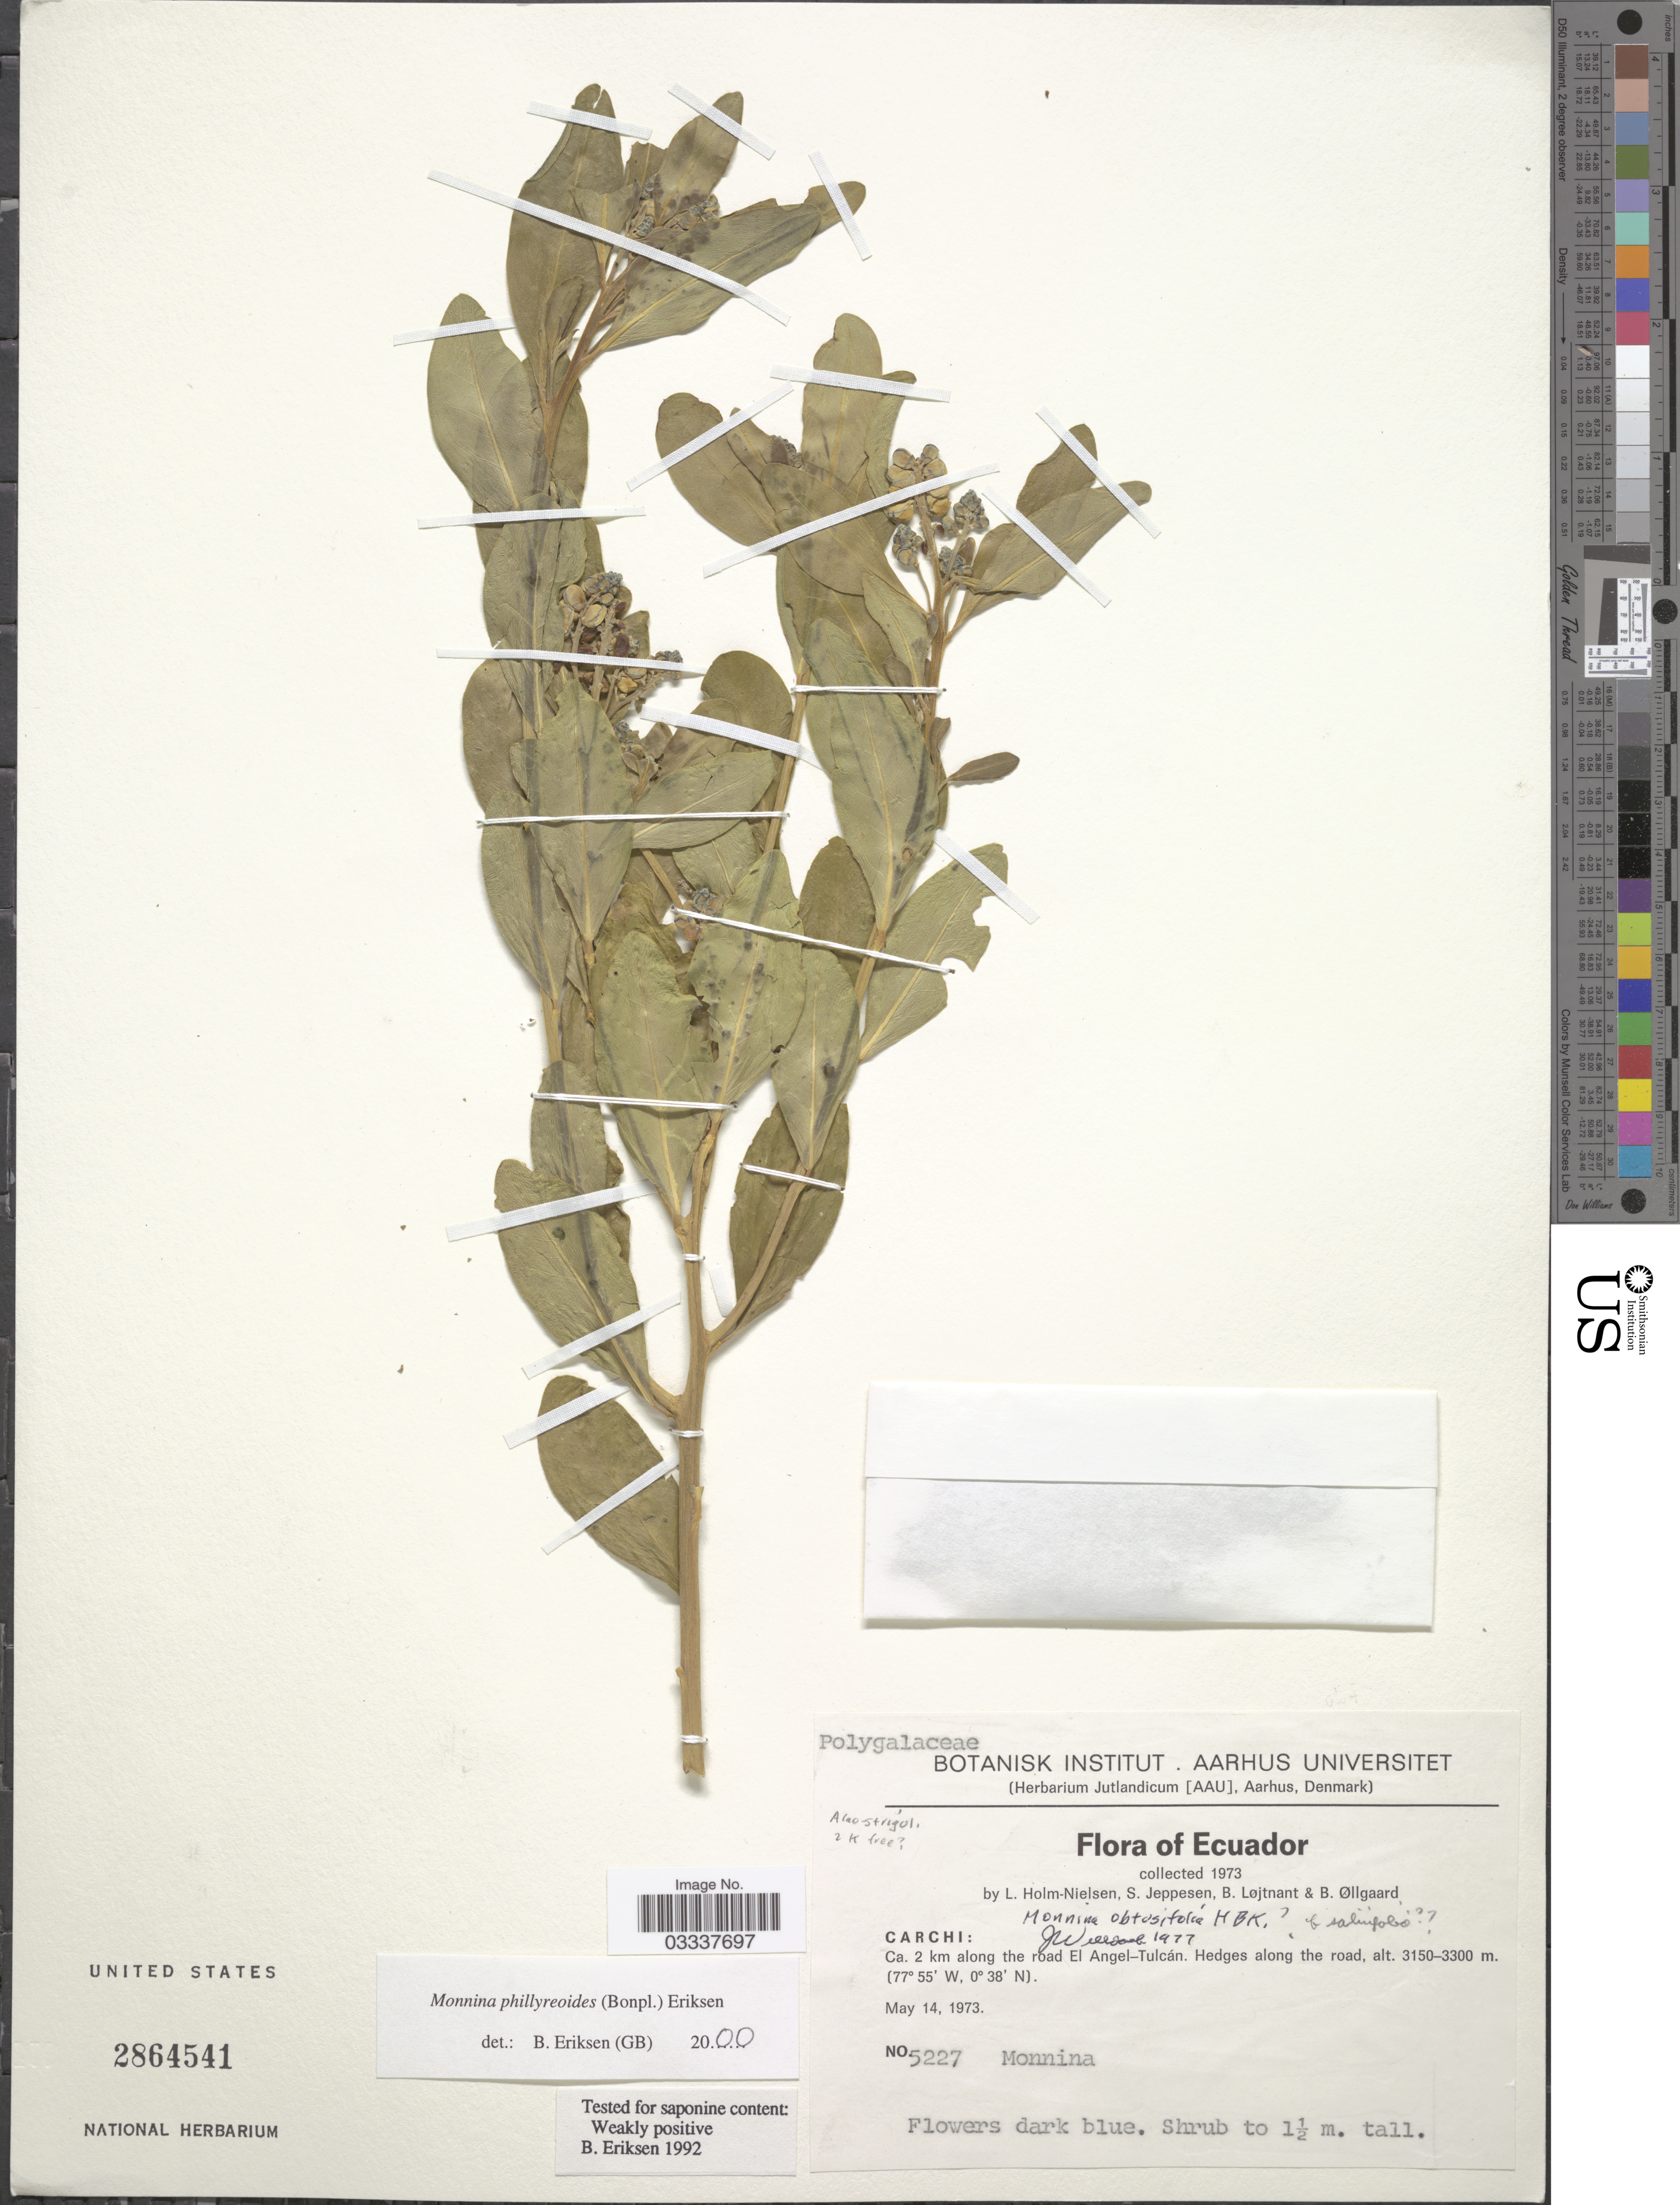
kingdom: Plantae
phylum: Tracheophyta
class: Magnoliopsida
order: Fabales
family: Polygalaceae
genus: Monnina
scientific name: Monnina phillyreoides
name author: (Bonpl.) B. Eriksen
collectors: L. Holm-Nielsen, S. Jeppesen, B. Löjtnant & B. Øllgaard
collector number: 5227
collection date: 1973-05-14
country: Ecuador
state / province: Carchi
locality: Ca. 2 km along the road El Angel-Tulcán.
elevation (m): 3150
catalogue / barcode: US 2864541